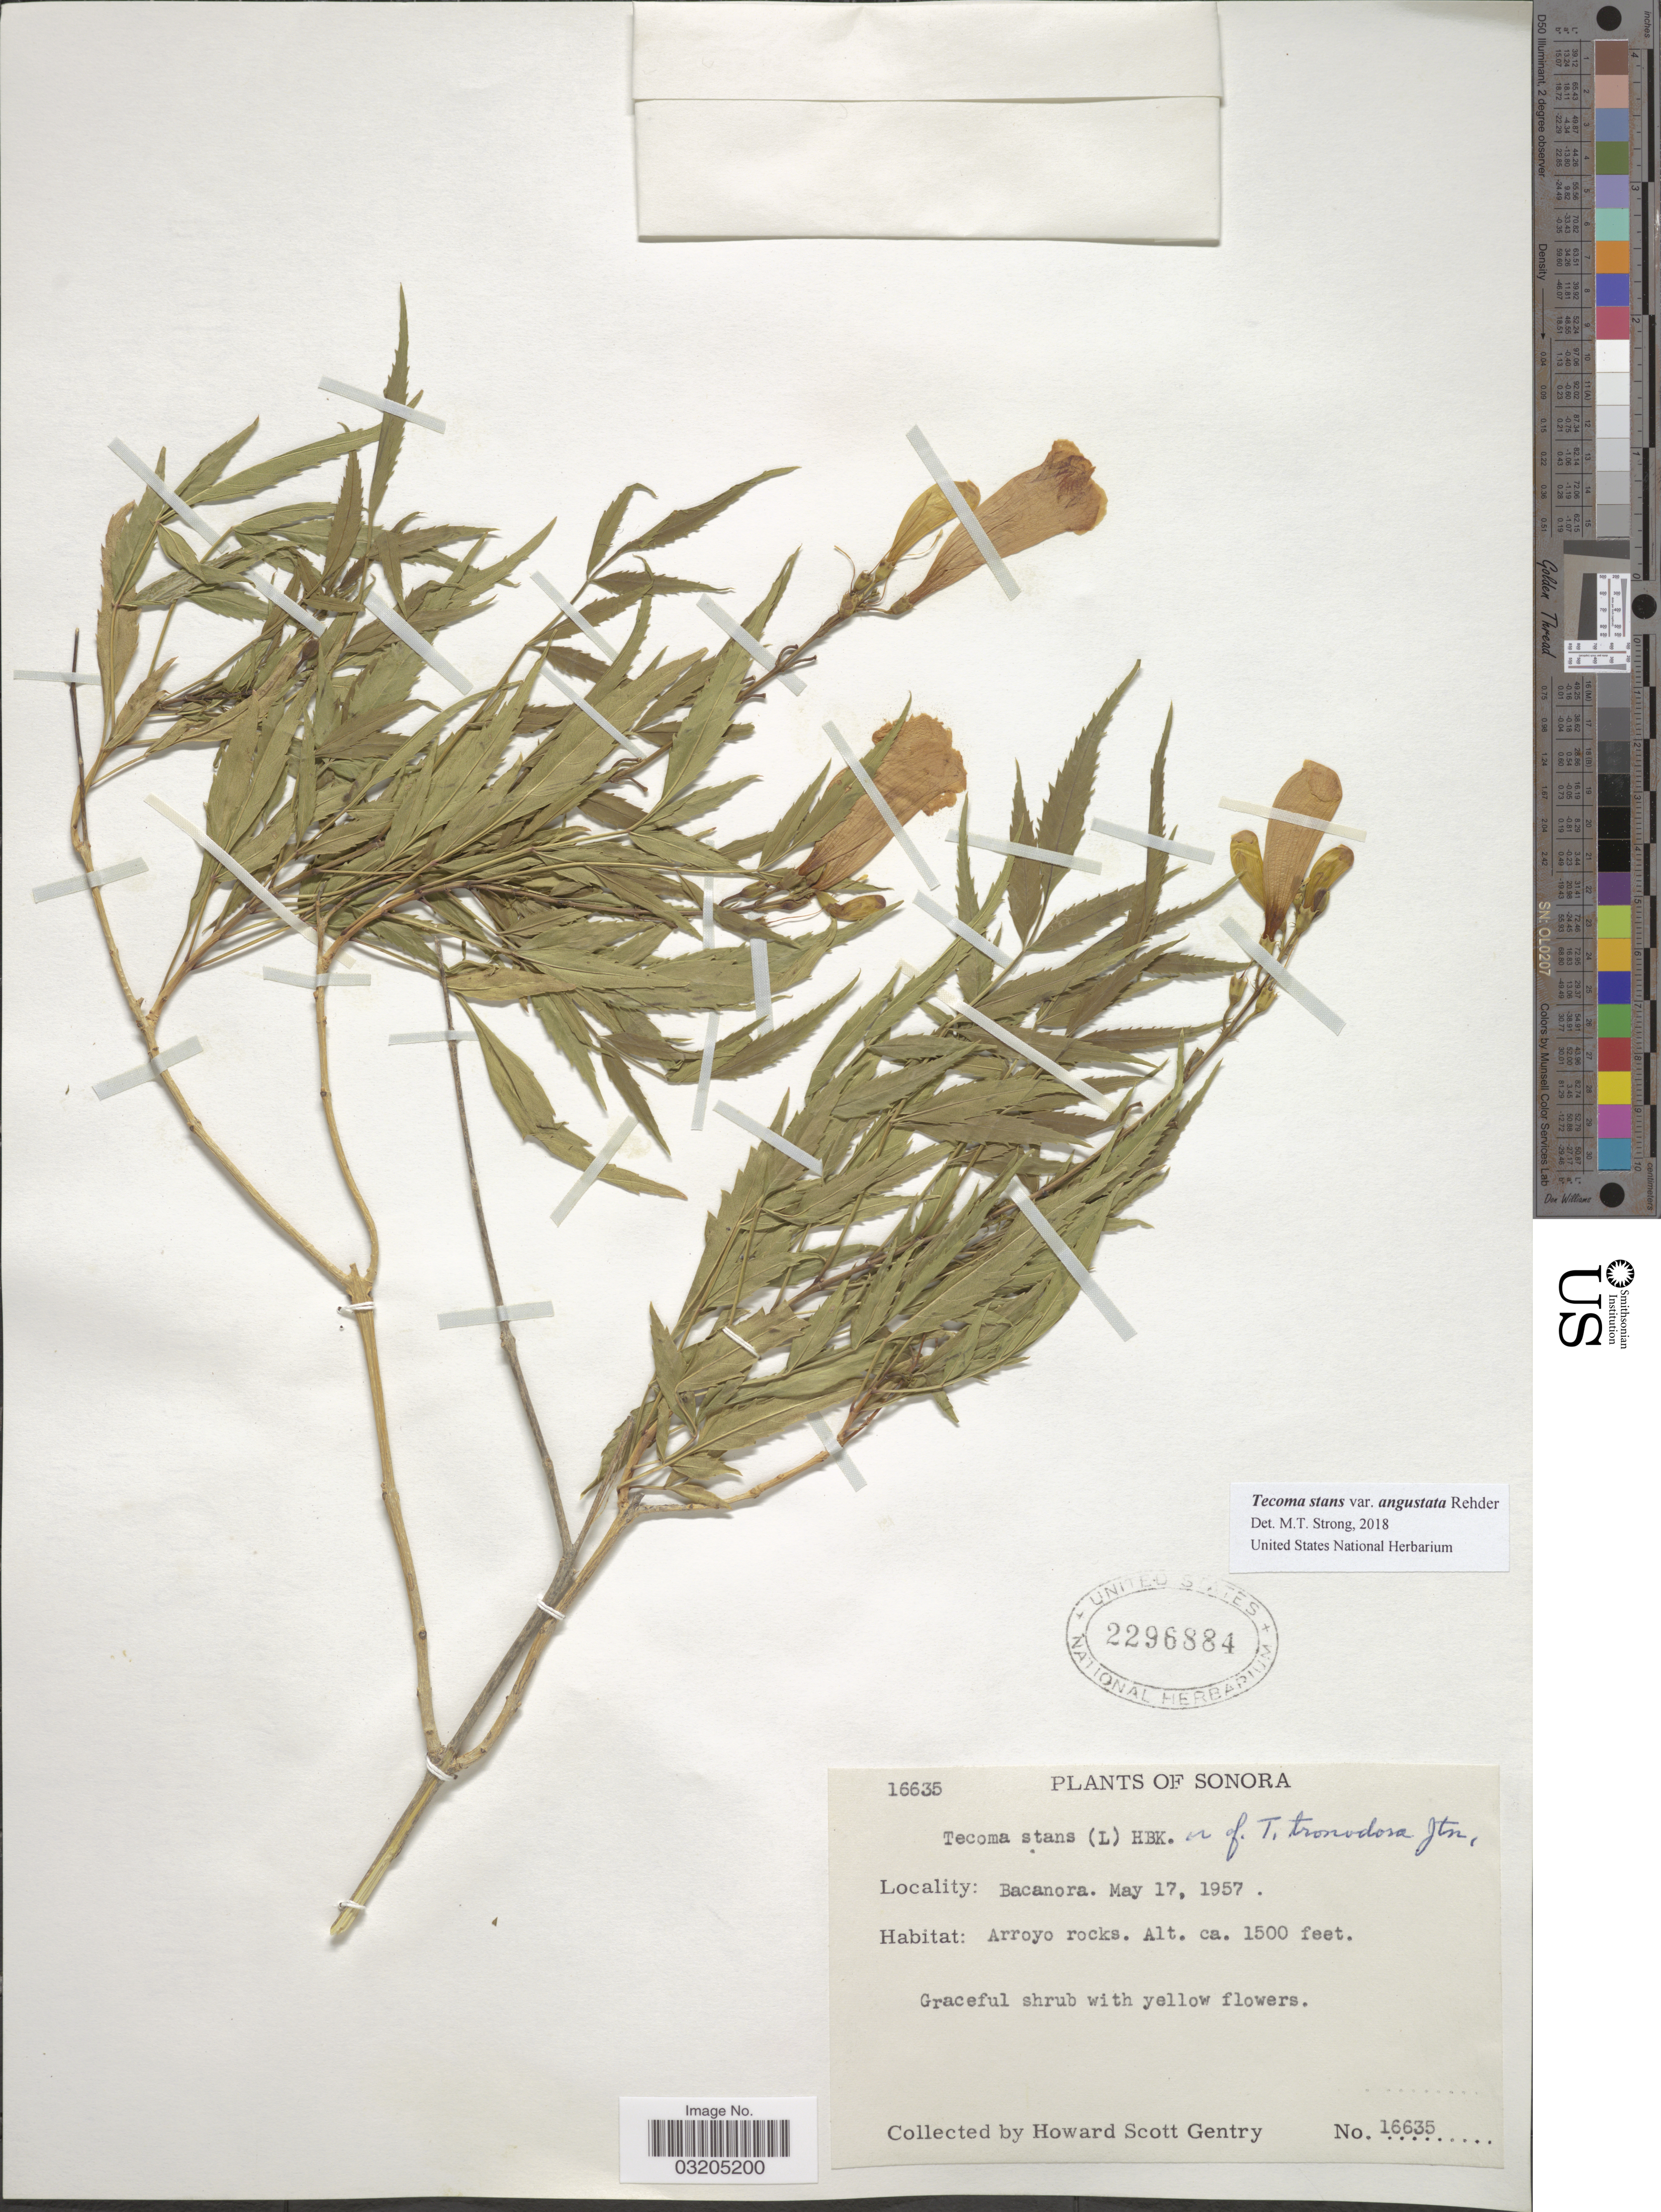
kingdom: Plantae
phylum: Tracheophyta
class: Magnoliopsida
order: Lamiales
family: Bignoniaceae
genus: Tecoma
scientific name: Tecoma stans var. angustata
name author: Rehder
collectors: H. S. Gentry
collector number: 16635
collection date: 1957-05-17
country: Mexico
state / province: Sonora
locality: Bacanora.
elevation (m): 457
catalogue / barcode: US 2296884